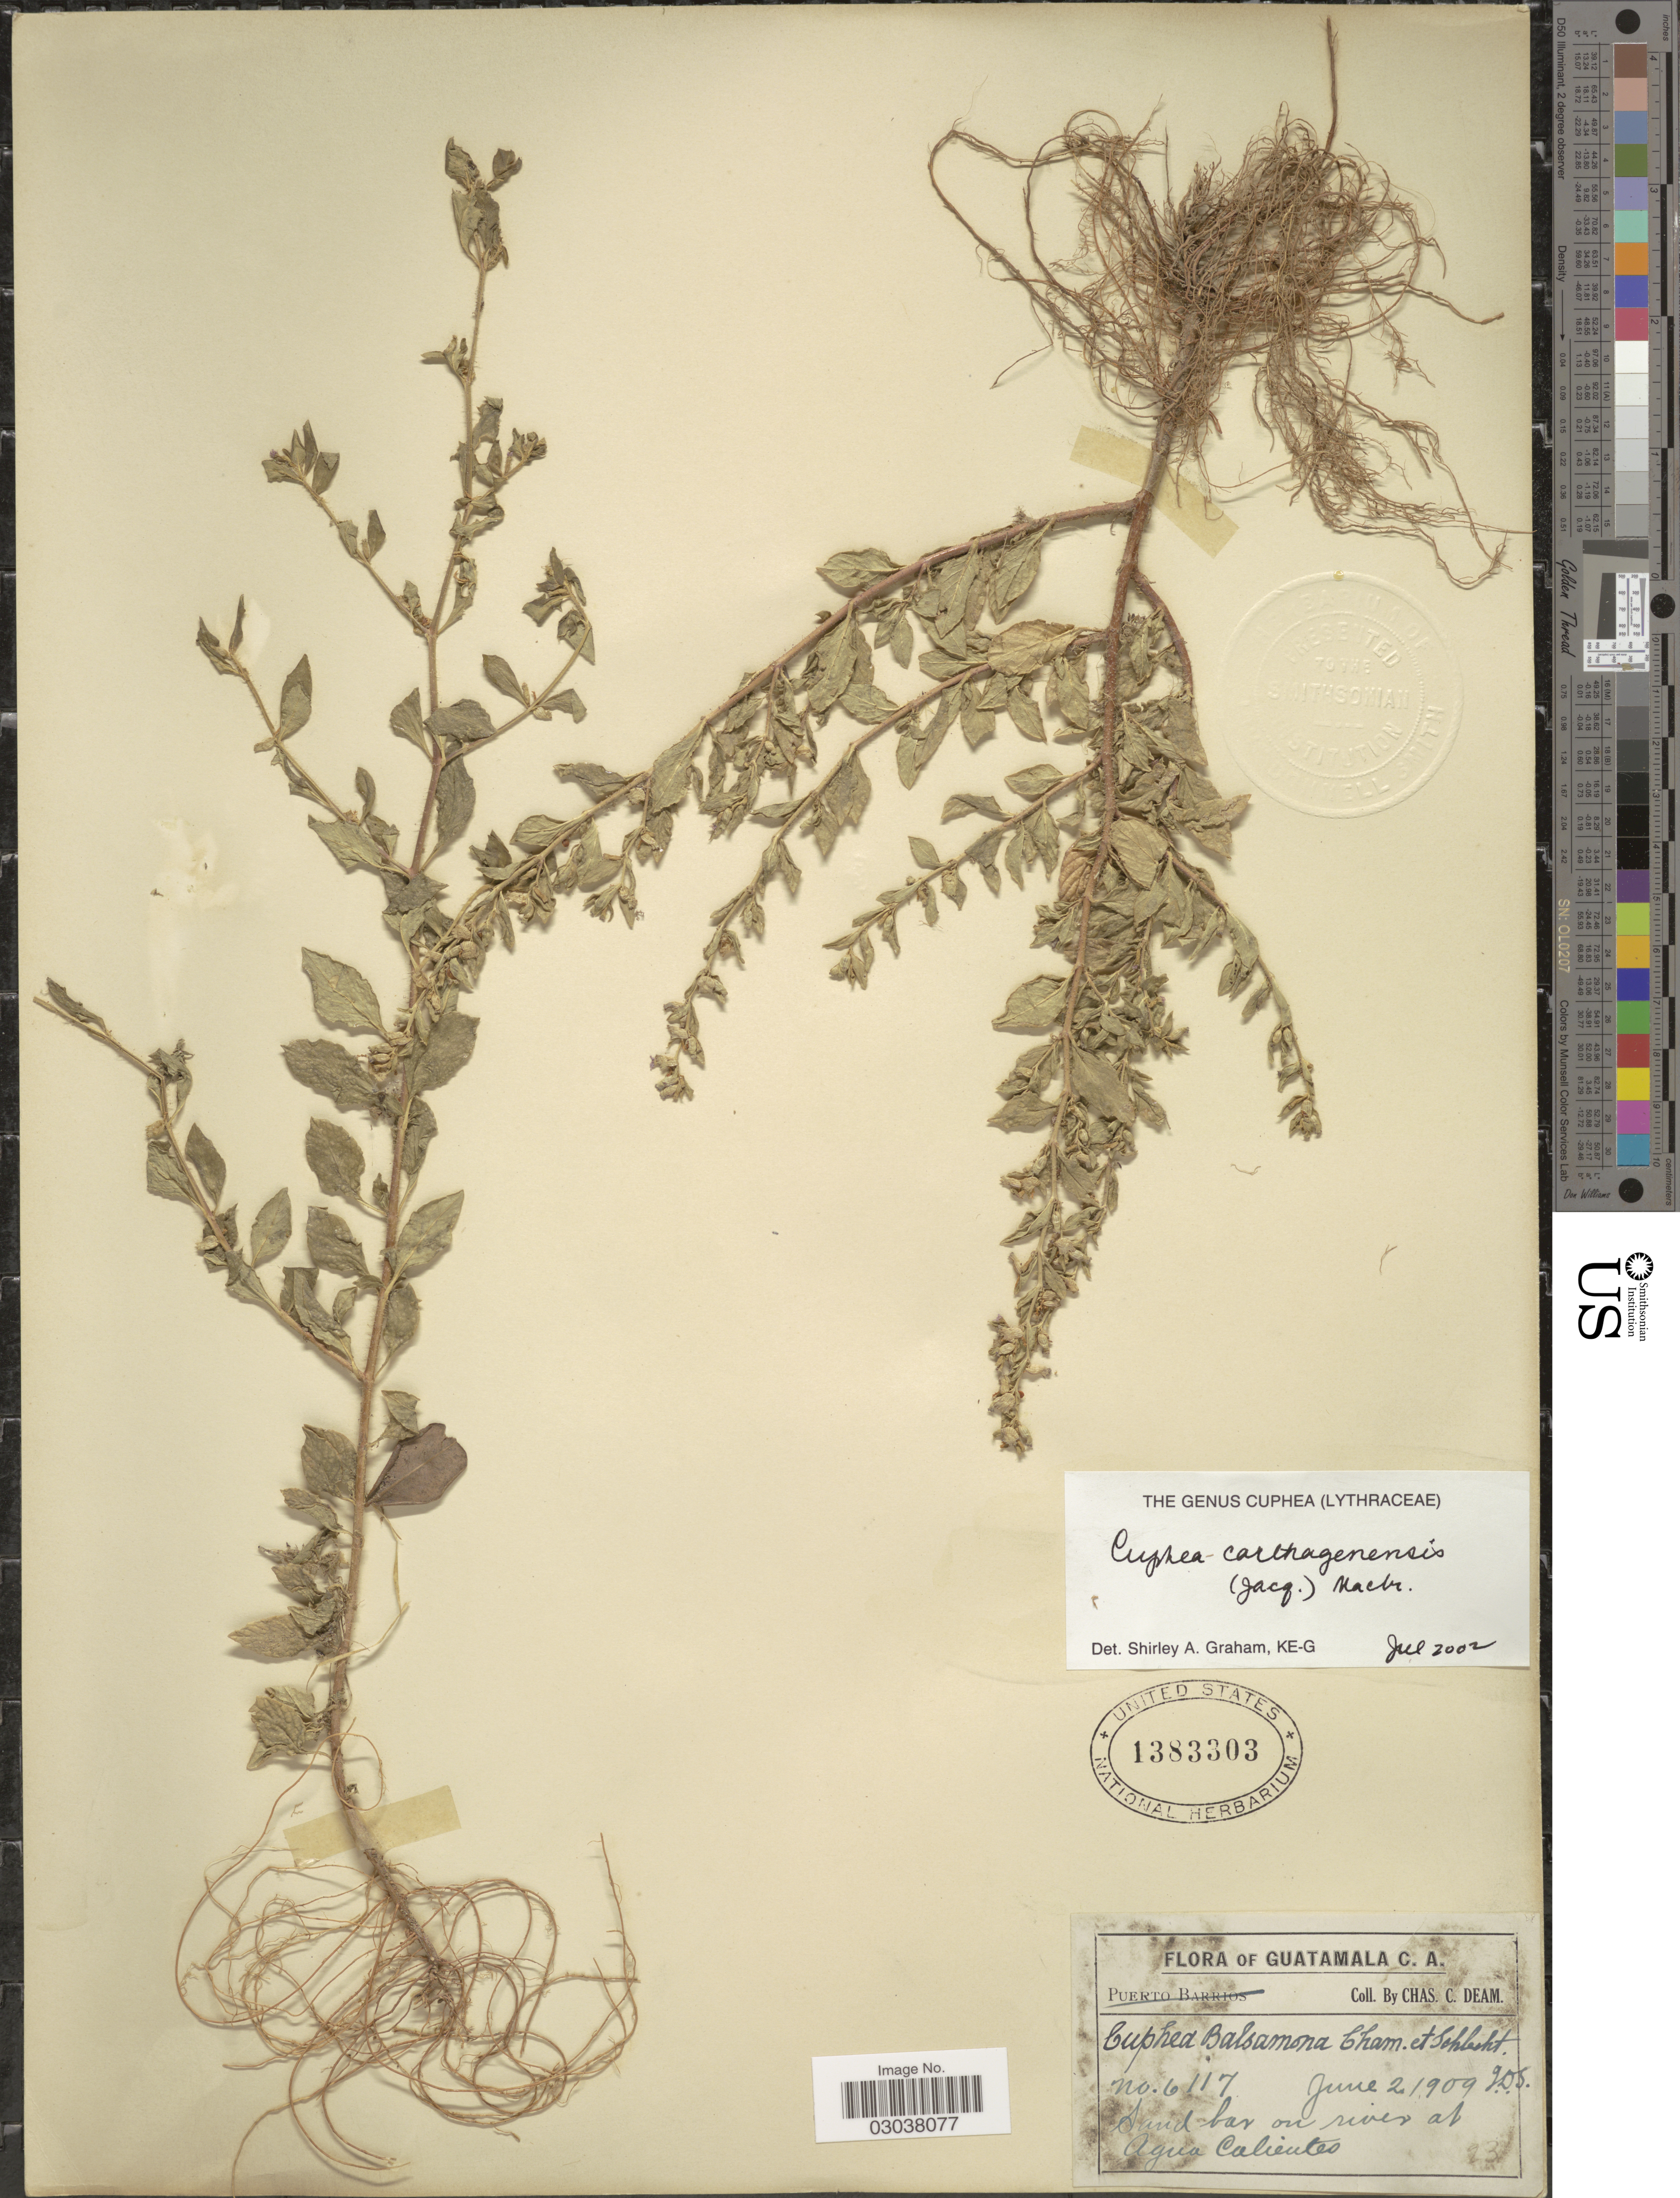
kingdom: Plantae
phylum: Tracheophyta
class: Magnoliopsida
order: Myrtales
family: Lythraceae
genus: Cuphea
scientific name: Cuphea carthagenensis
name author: (Jacq.) J.F. Macbr.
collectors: C. C. Deam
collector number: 6117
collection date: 1909-06-02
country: Guatemala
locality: Agua Calientes.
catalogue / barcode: US 1383303